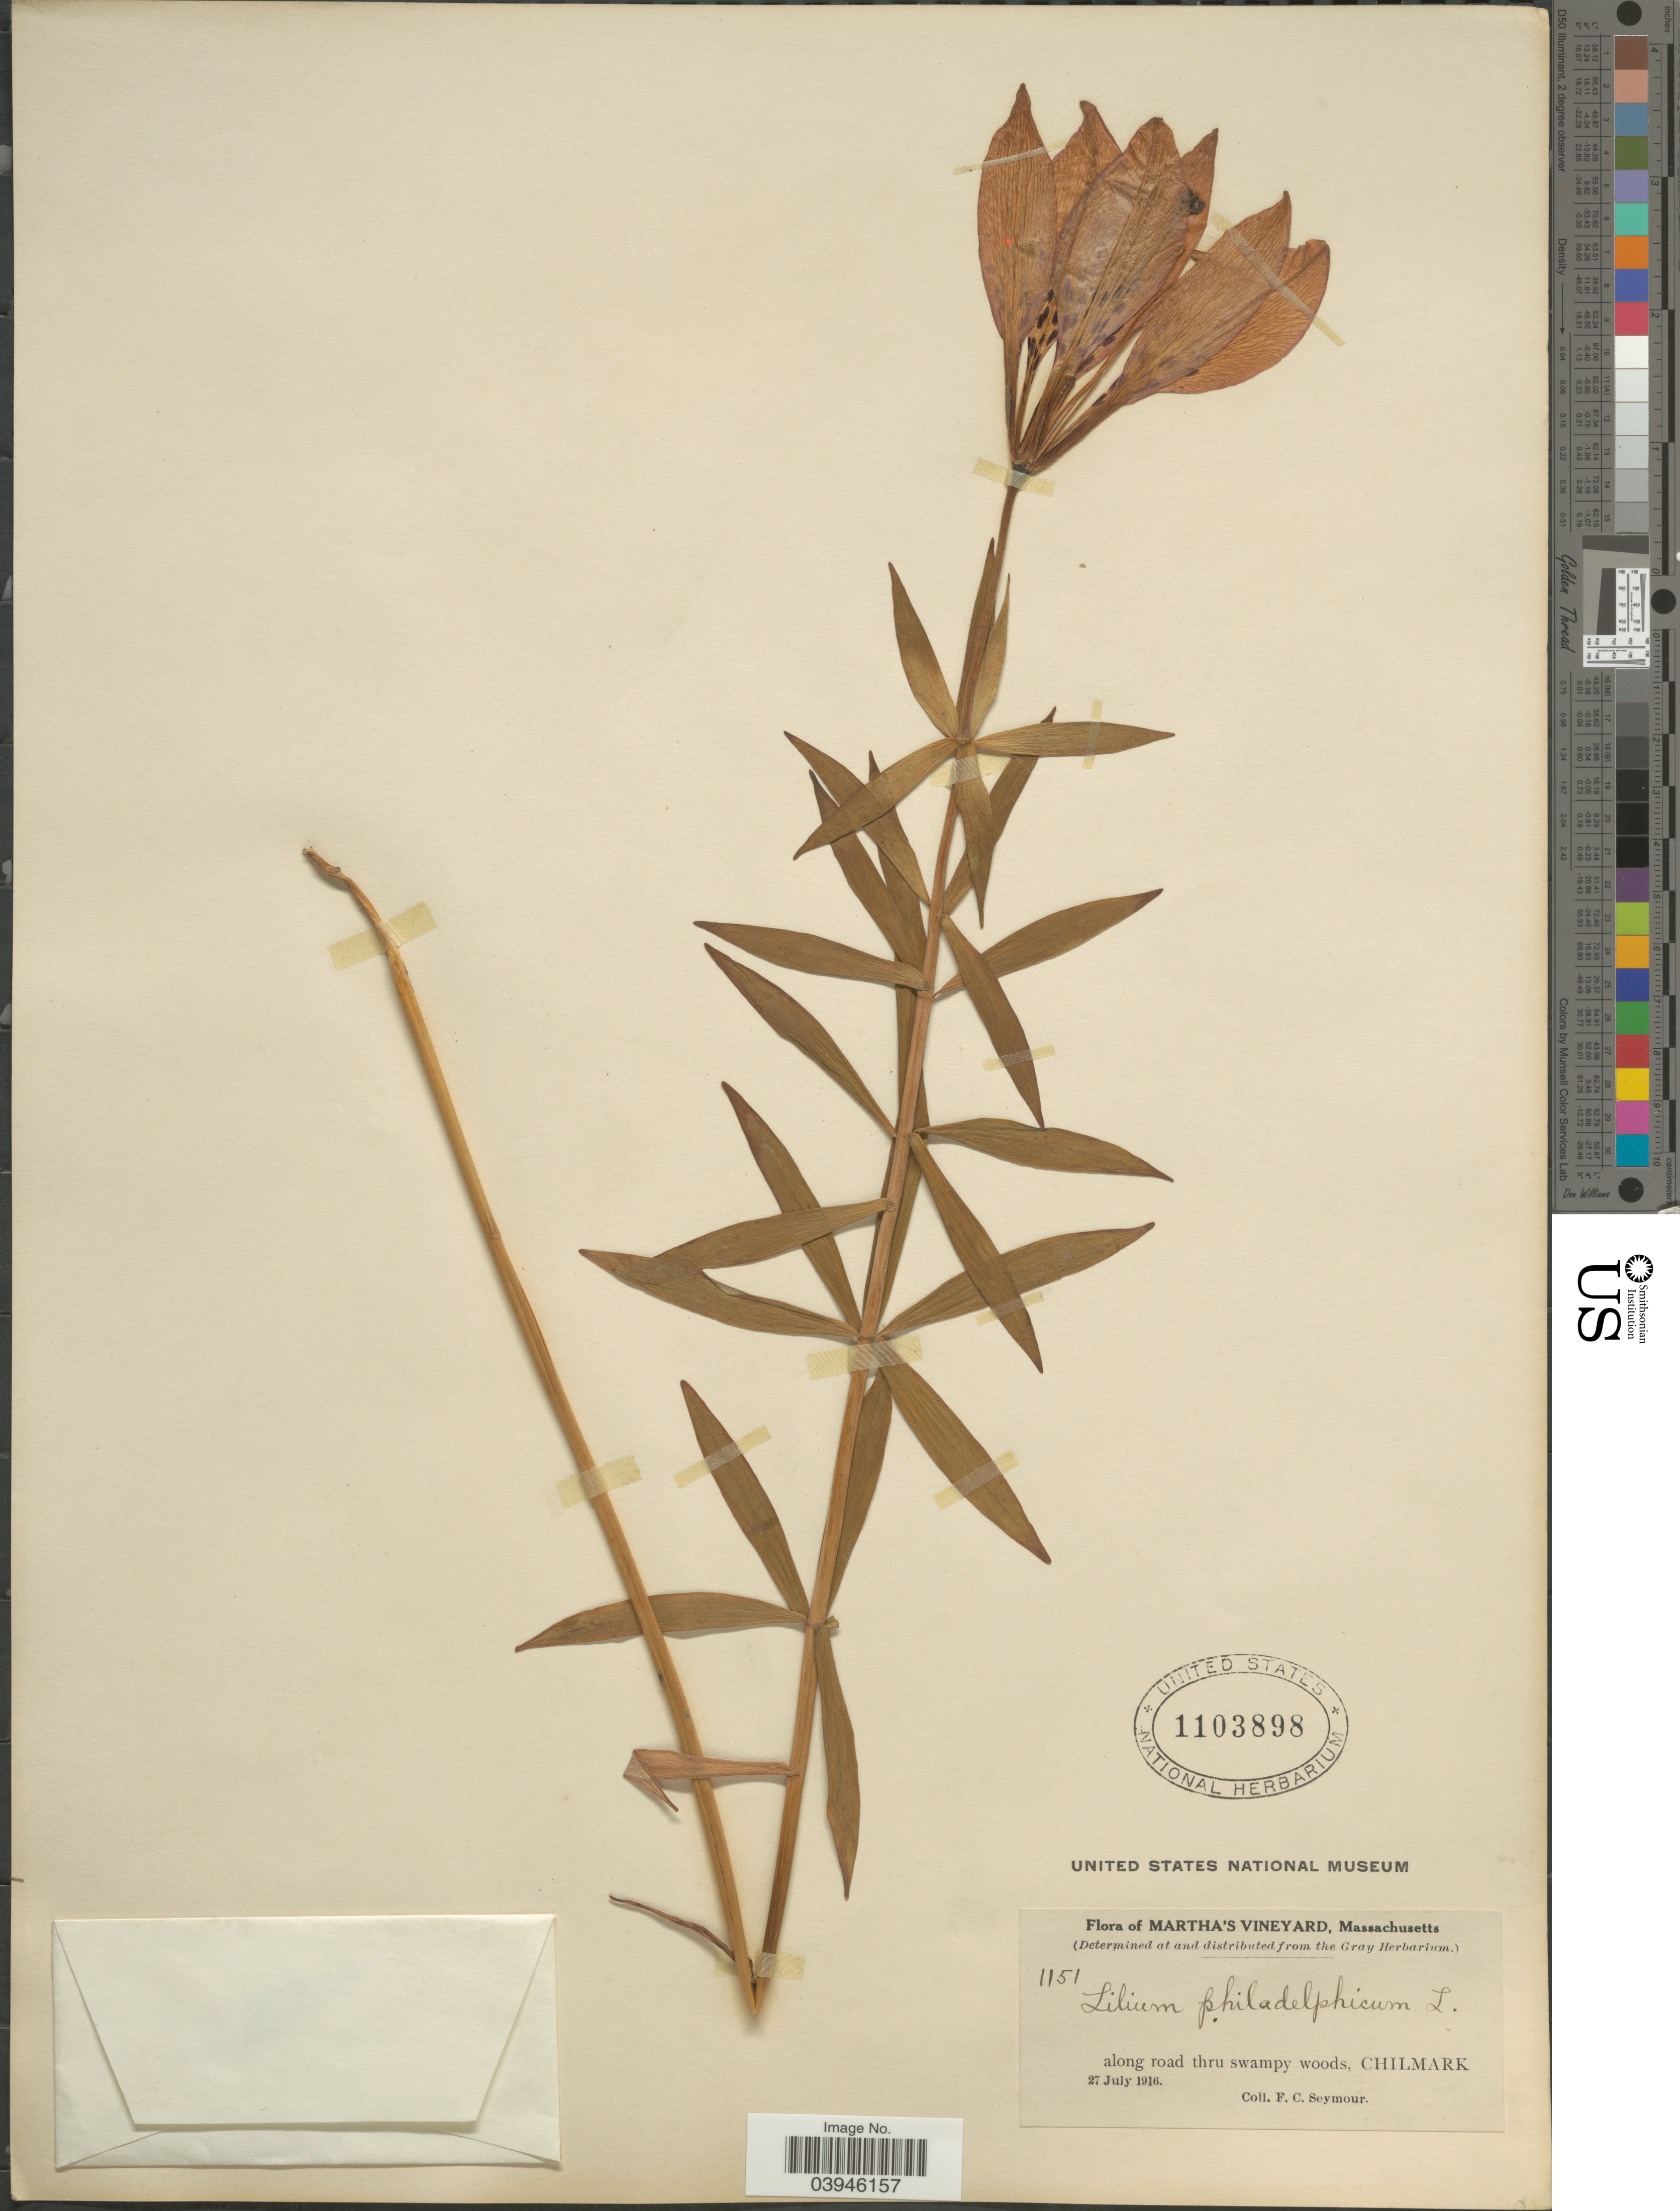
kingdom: Plantae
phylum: Tracheophyta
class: Liliopsida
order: Liliales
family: Liliaceae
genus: Lilium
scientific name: Lilium philadelphicum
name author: L.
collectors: F. C. Seymour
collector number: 1151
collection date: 1916-07-27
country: United States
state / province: Massachusetts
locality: Martha's Vineyard. Chilmark.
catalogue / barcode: US 1103898